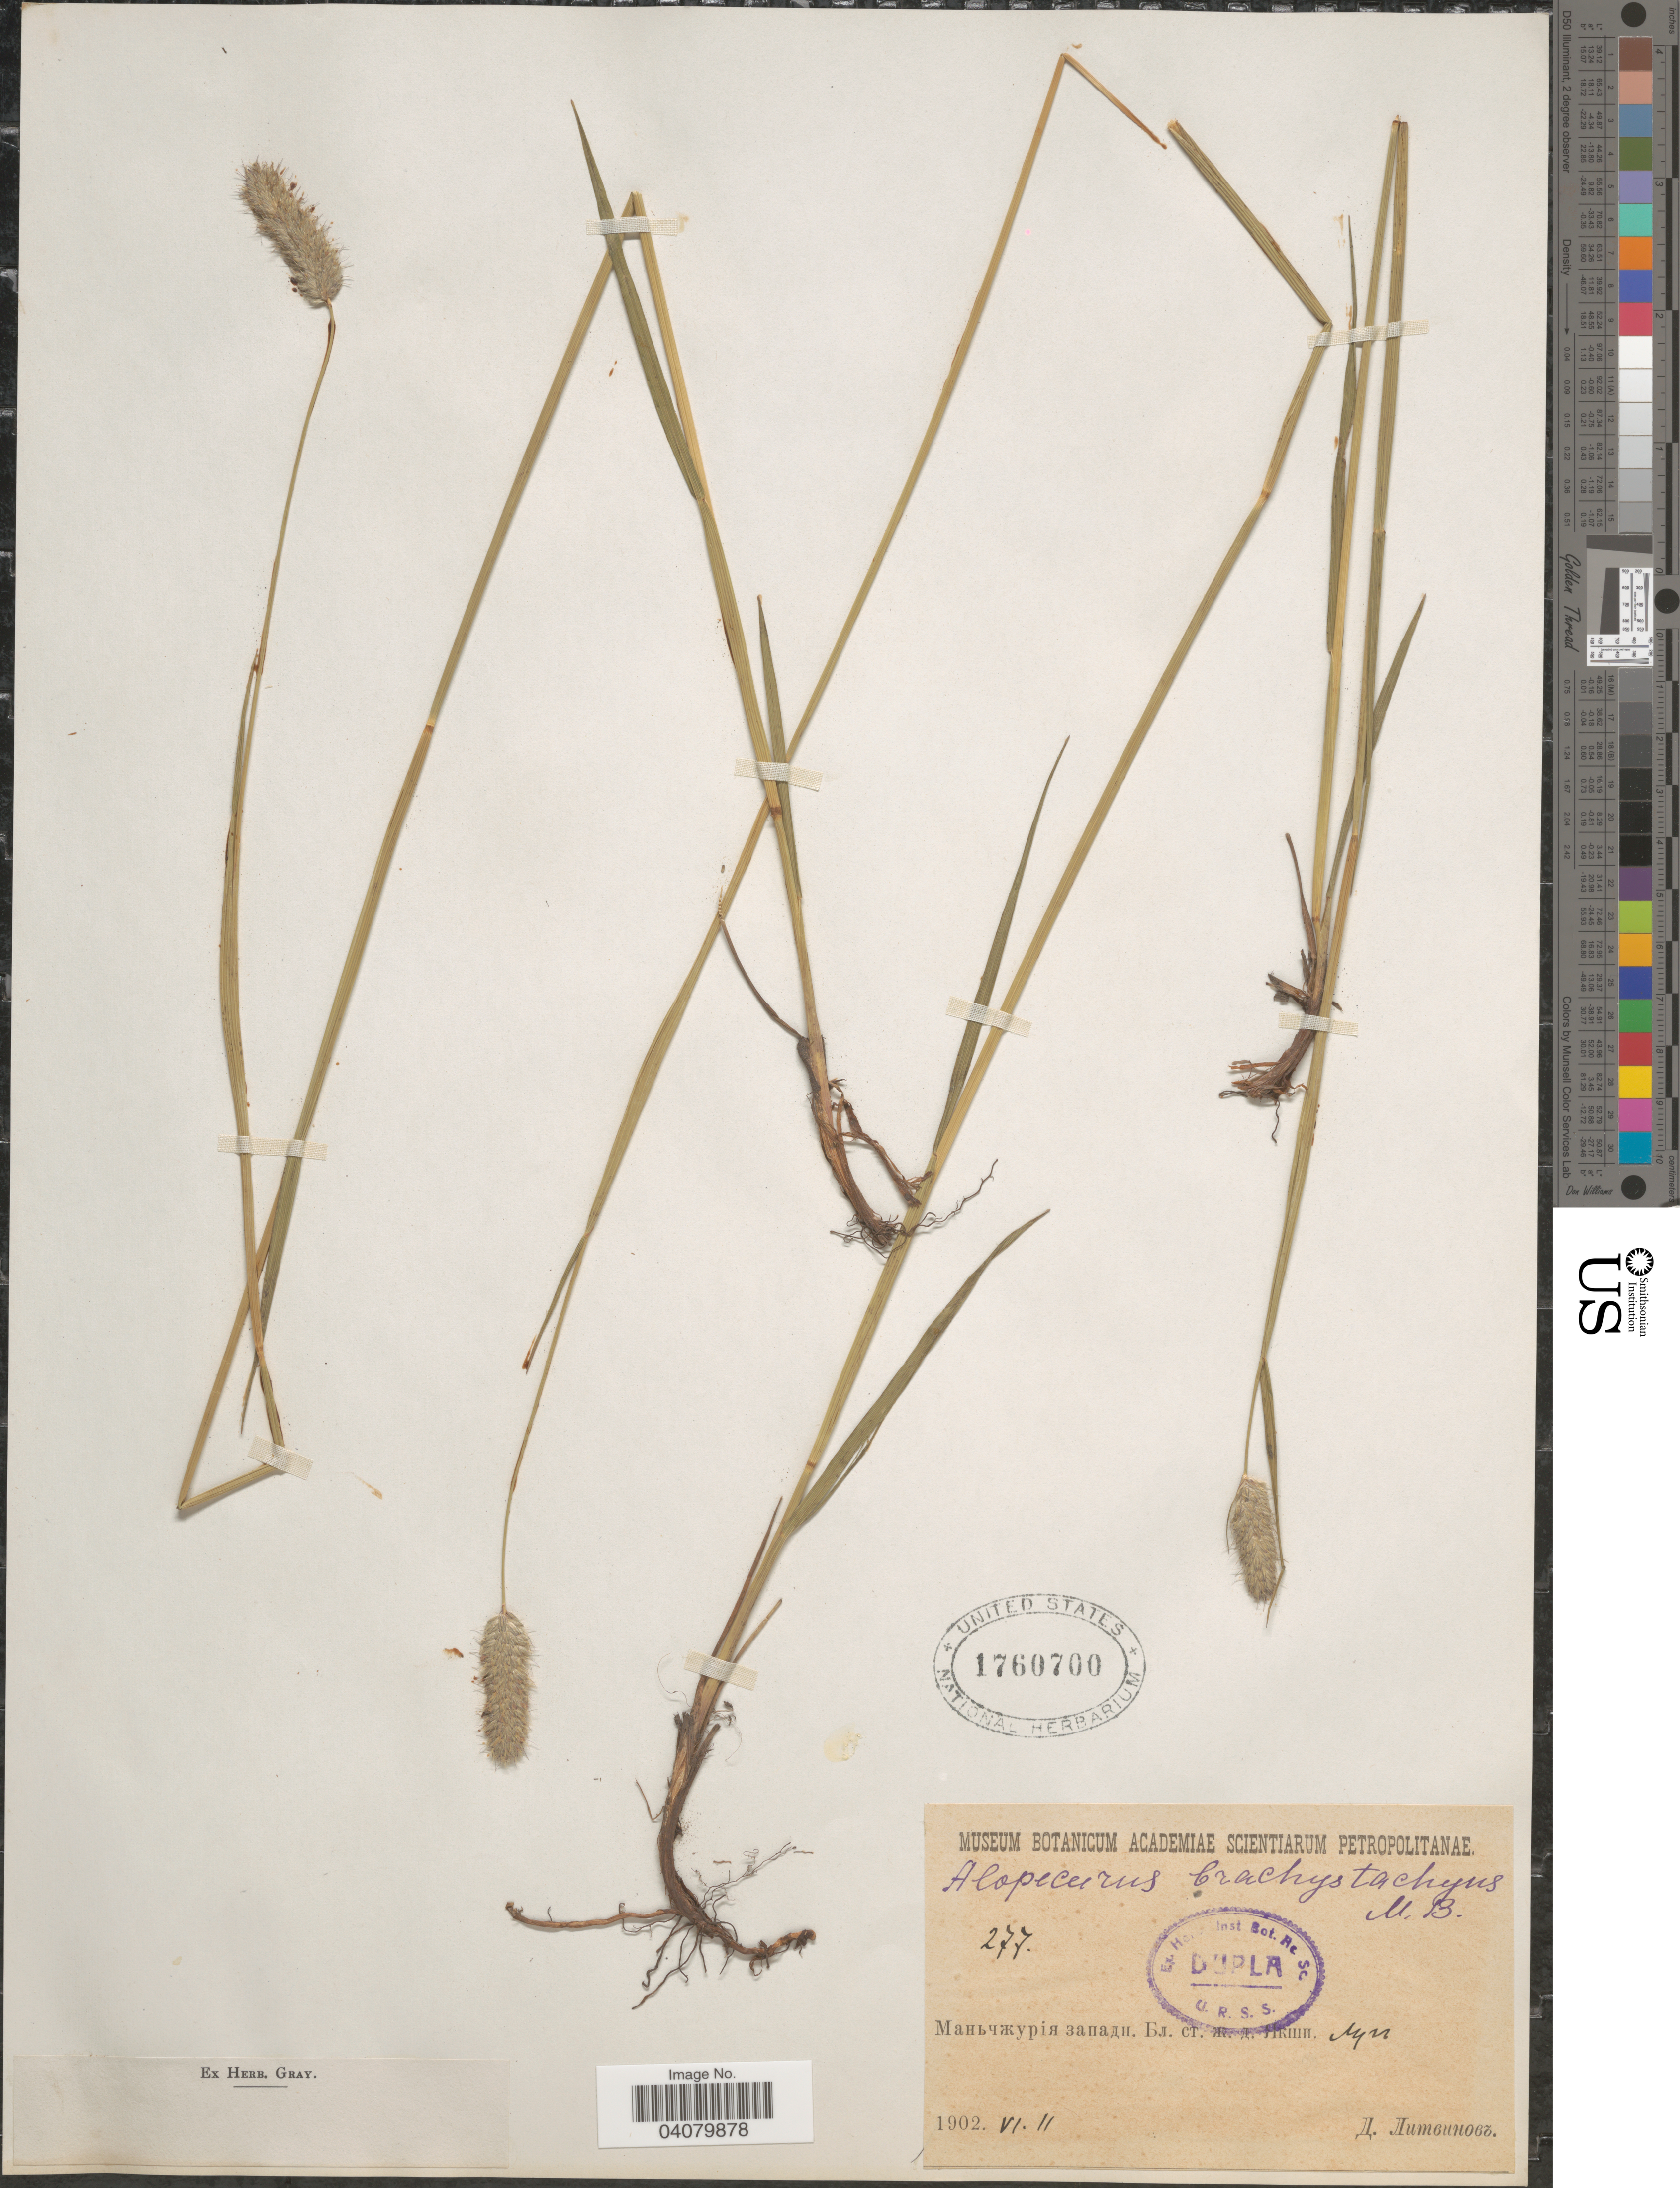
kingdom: Plantae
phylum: Tracheophyta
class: Liliopsida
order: Poales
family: Poaceae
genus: Alopecurus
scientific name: Alopecurus brachystachyus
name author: M. Bieb.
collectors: D. Litvinov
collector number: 277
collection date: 1902-06-11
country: China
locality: Manchuria, W of railroad ststion Yakshi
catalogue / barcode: US 1760700